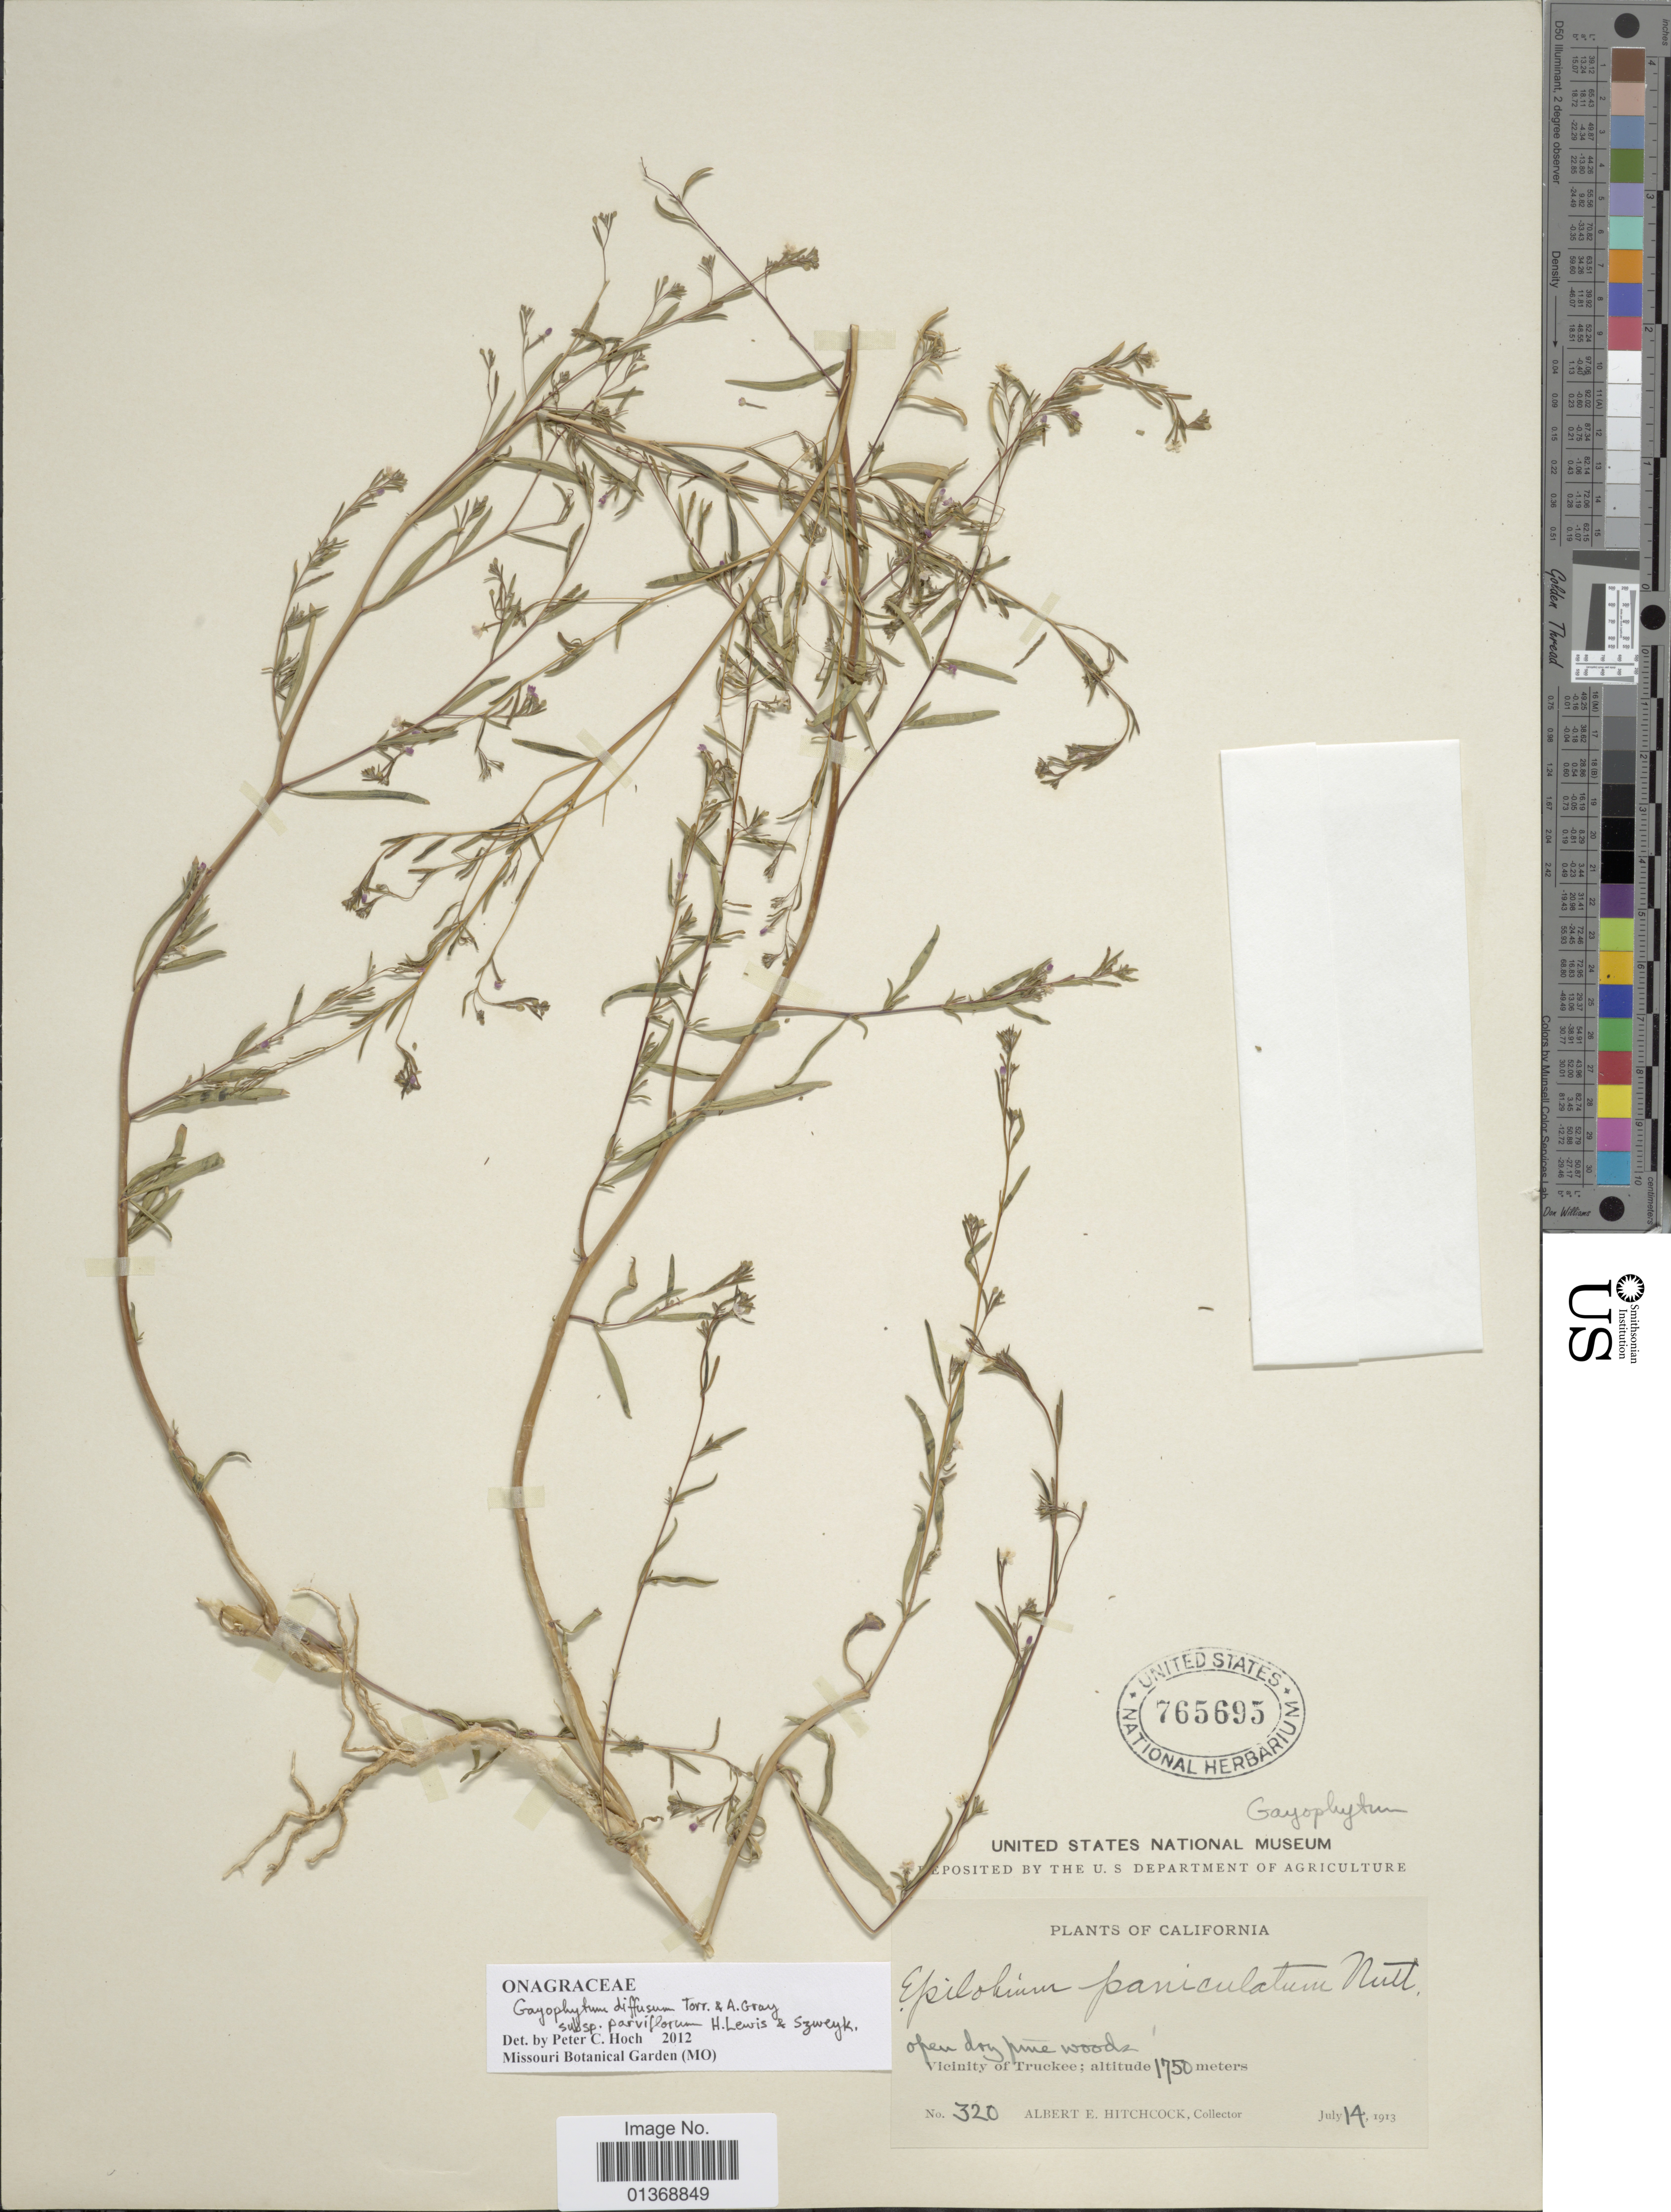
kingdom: Plantae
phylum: Tracheophyta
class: Magnoliopsida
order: Myrtales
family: Onagraceae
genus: Gayophytum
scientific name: Gayophytum diffusum subsp. parviflorum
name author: F. H. Lewis & Szweyk.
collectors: A. Hitchcock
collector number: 320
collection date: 1913-07-14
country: United States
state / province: California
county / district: Nevada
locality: Vicinity of Truckee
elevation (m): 1750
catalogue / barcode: US 765695